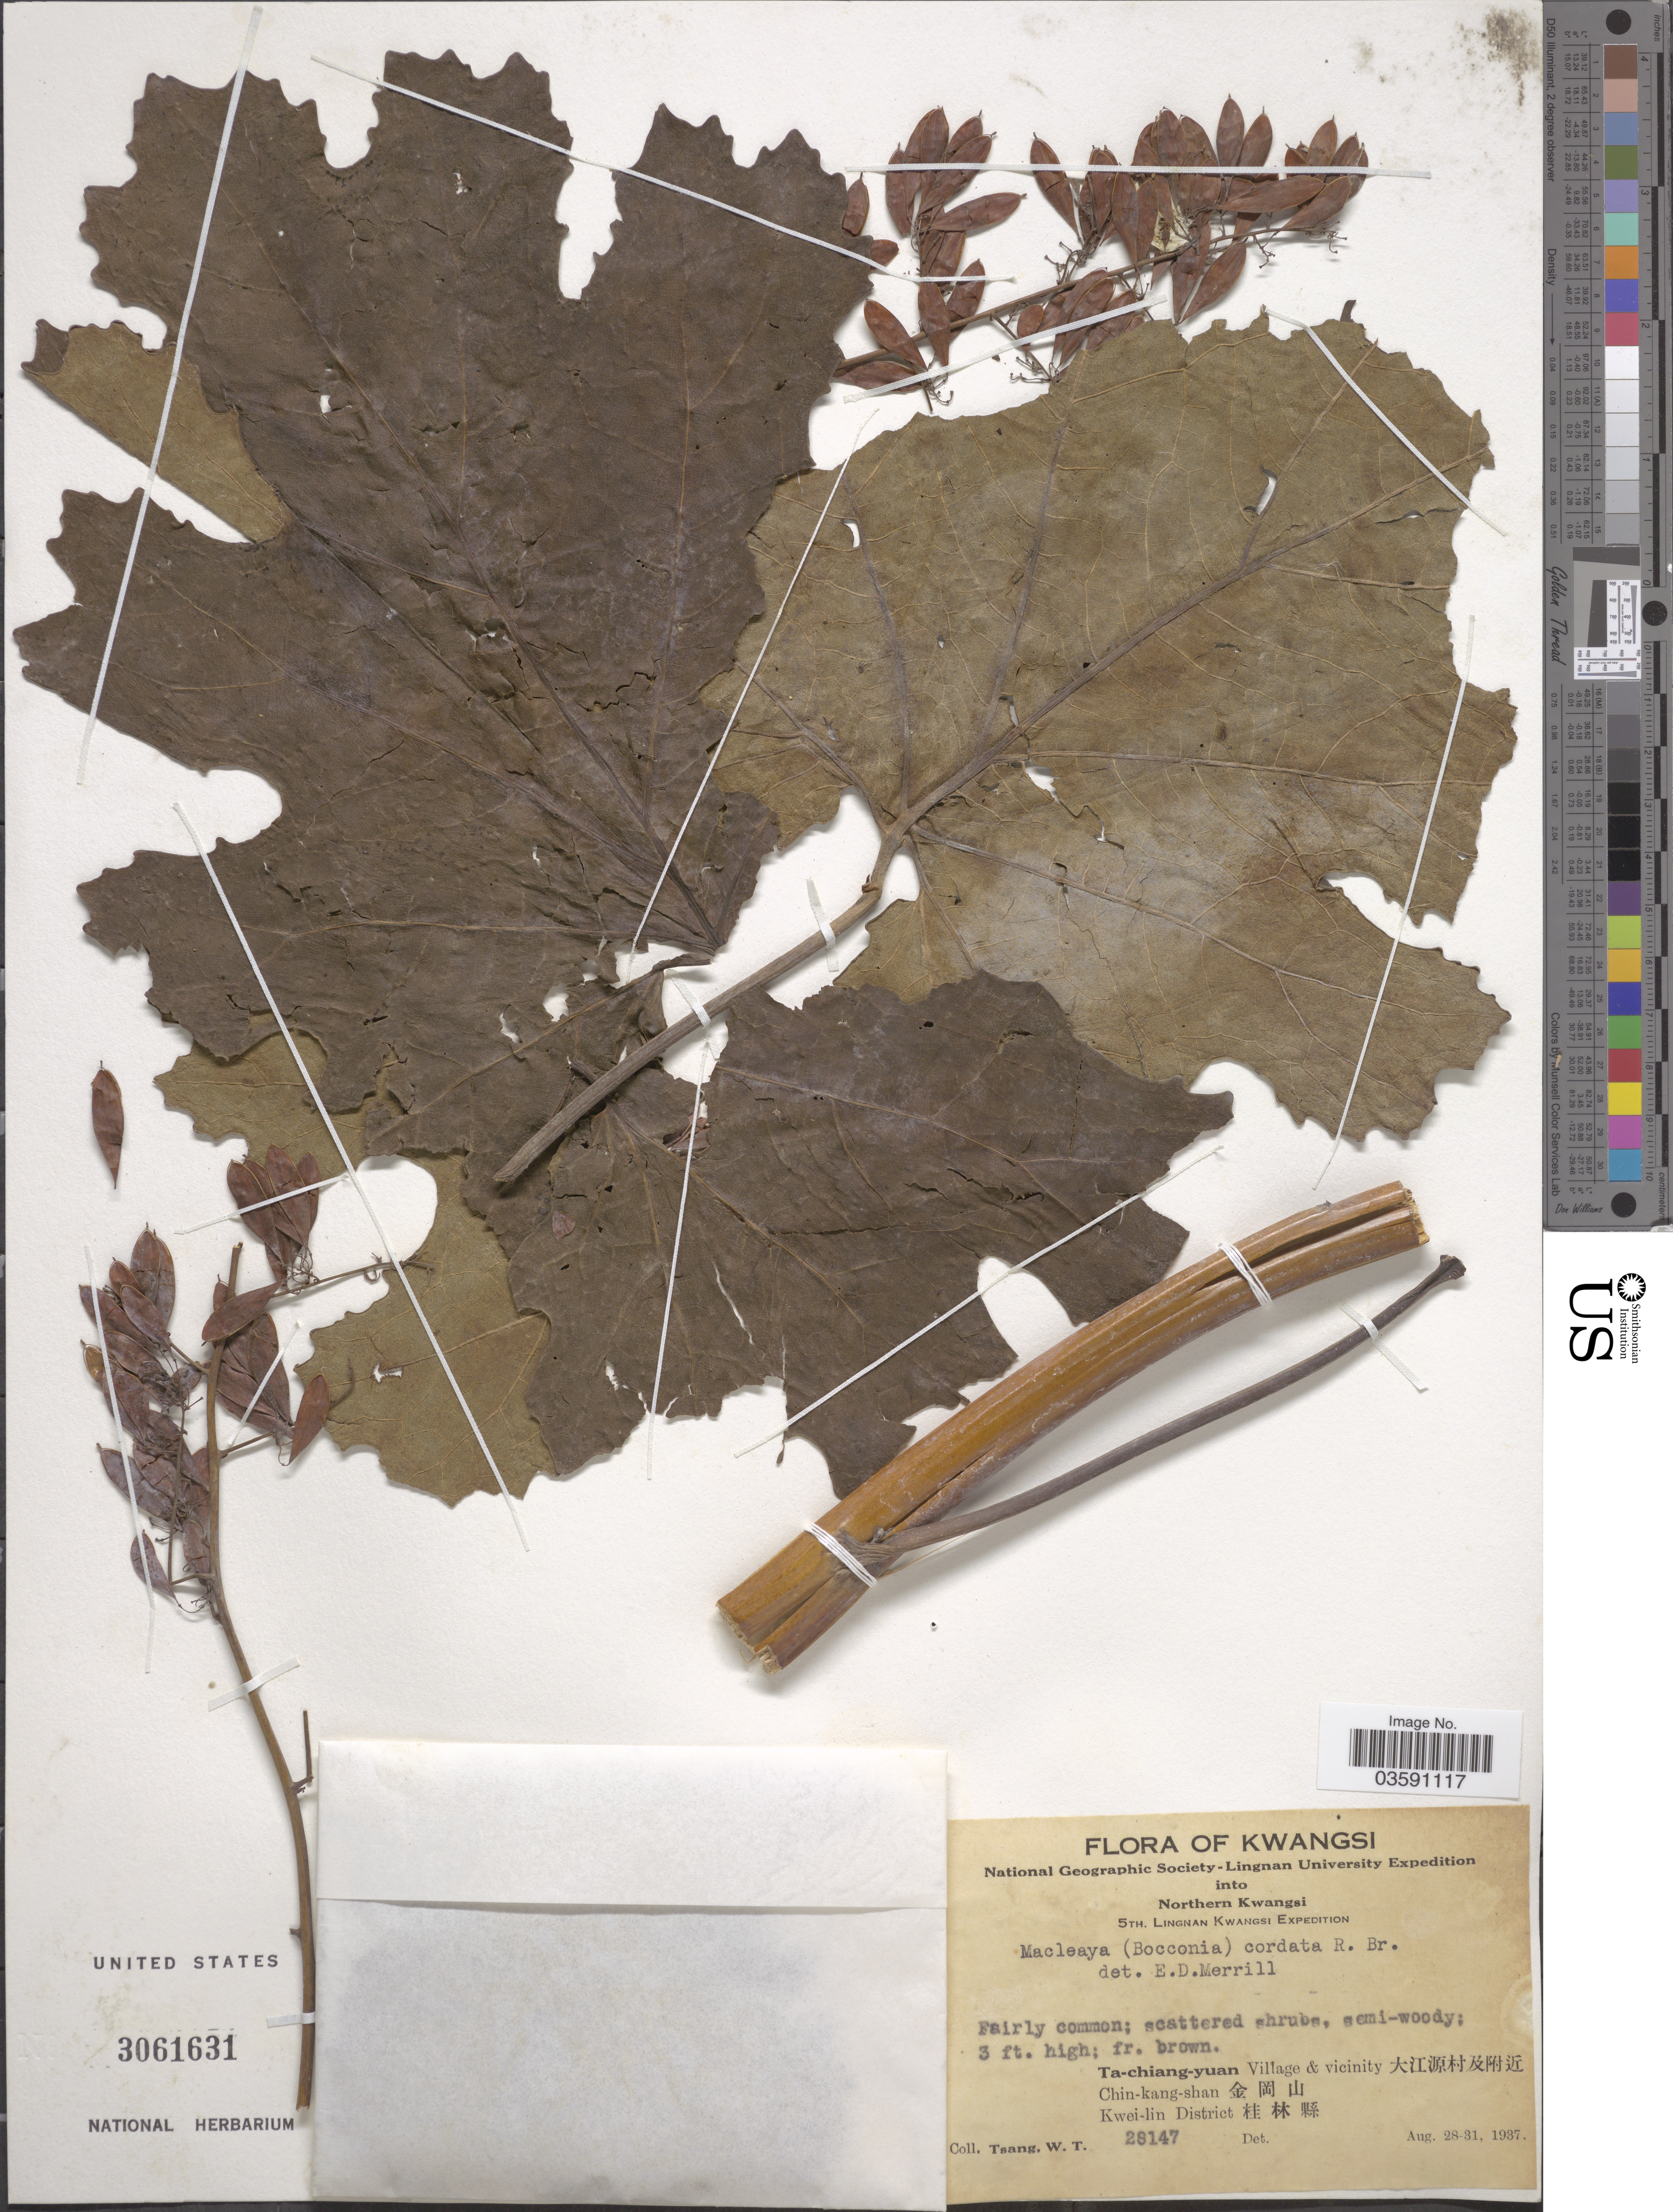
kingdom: Plantae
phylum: Tracheophyta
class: Magnoliopsida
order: Ranunculales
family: Papaveraceae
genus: Macleaya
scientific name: Macleaya cordata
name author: (Willd.) R. Br.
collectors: W. T. Tsang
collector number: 28147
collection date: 1937-08-28/1937-08-31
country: China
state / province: Guangxi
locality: Kwangsi. Northern Kwangsi. Ta-chiang-yuan Village & vicinity X. Chin-kang-shan X. Kwei-lin District X.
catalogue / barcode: US 3061631